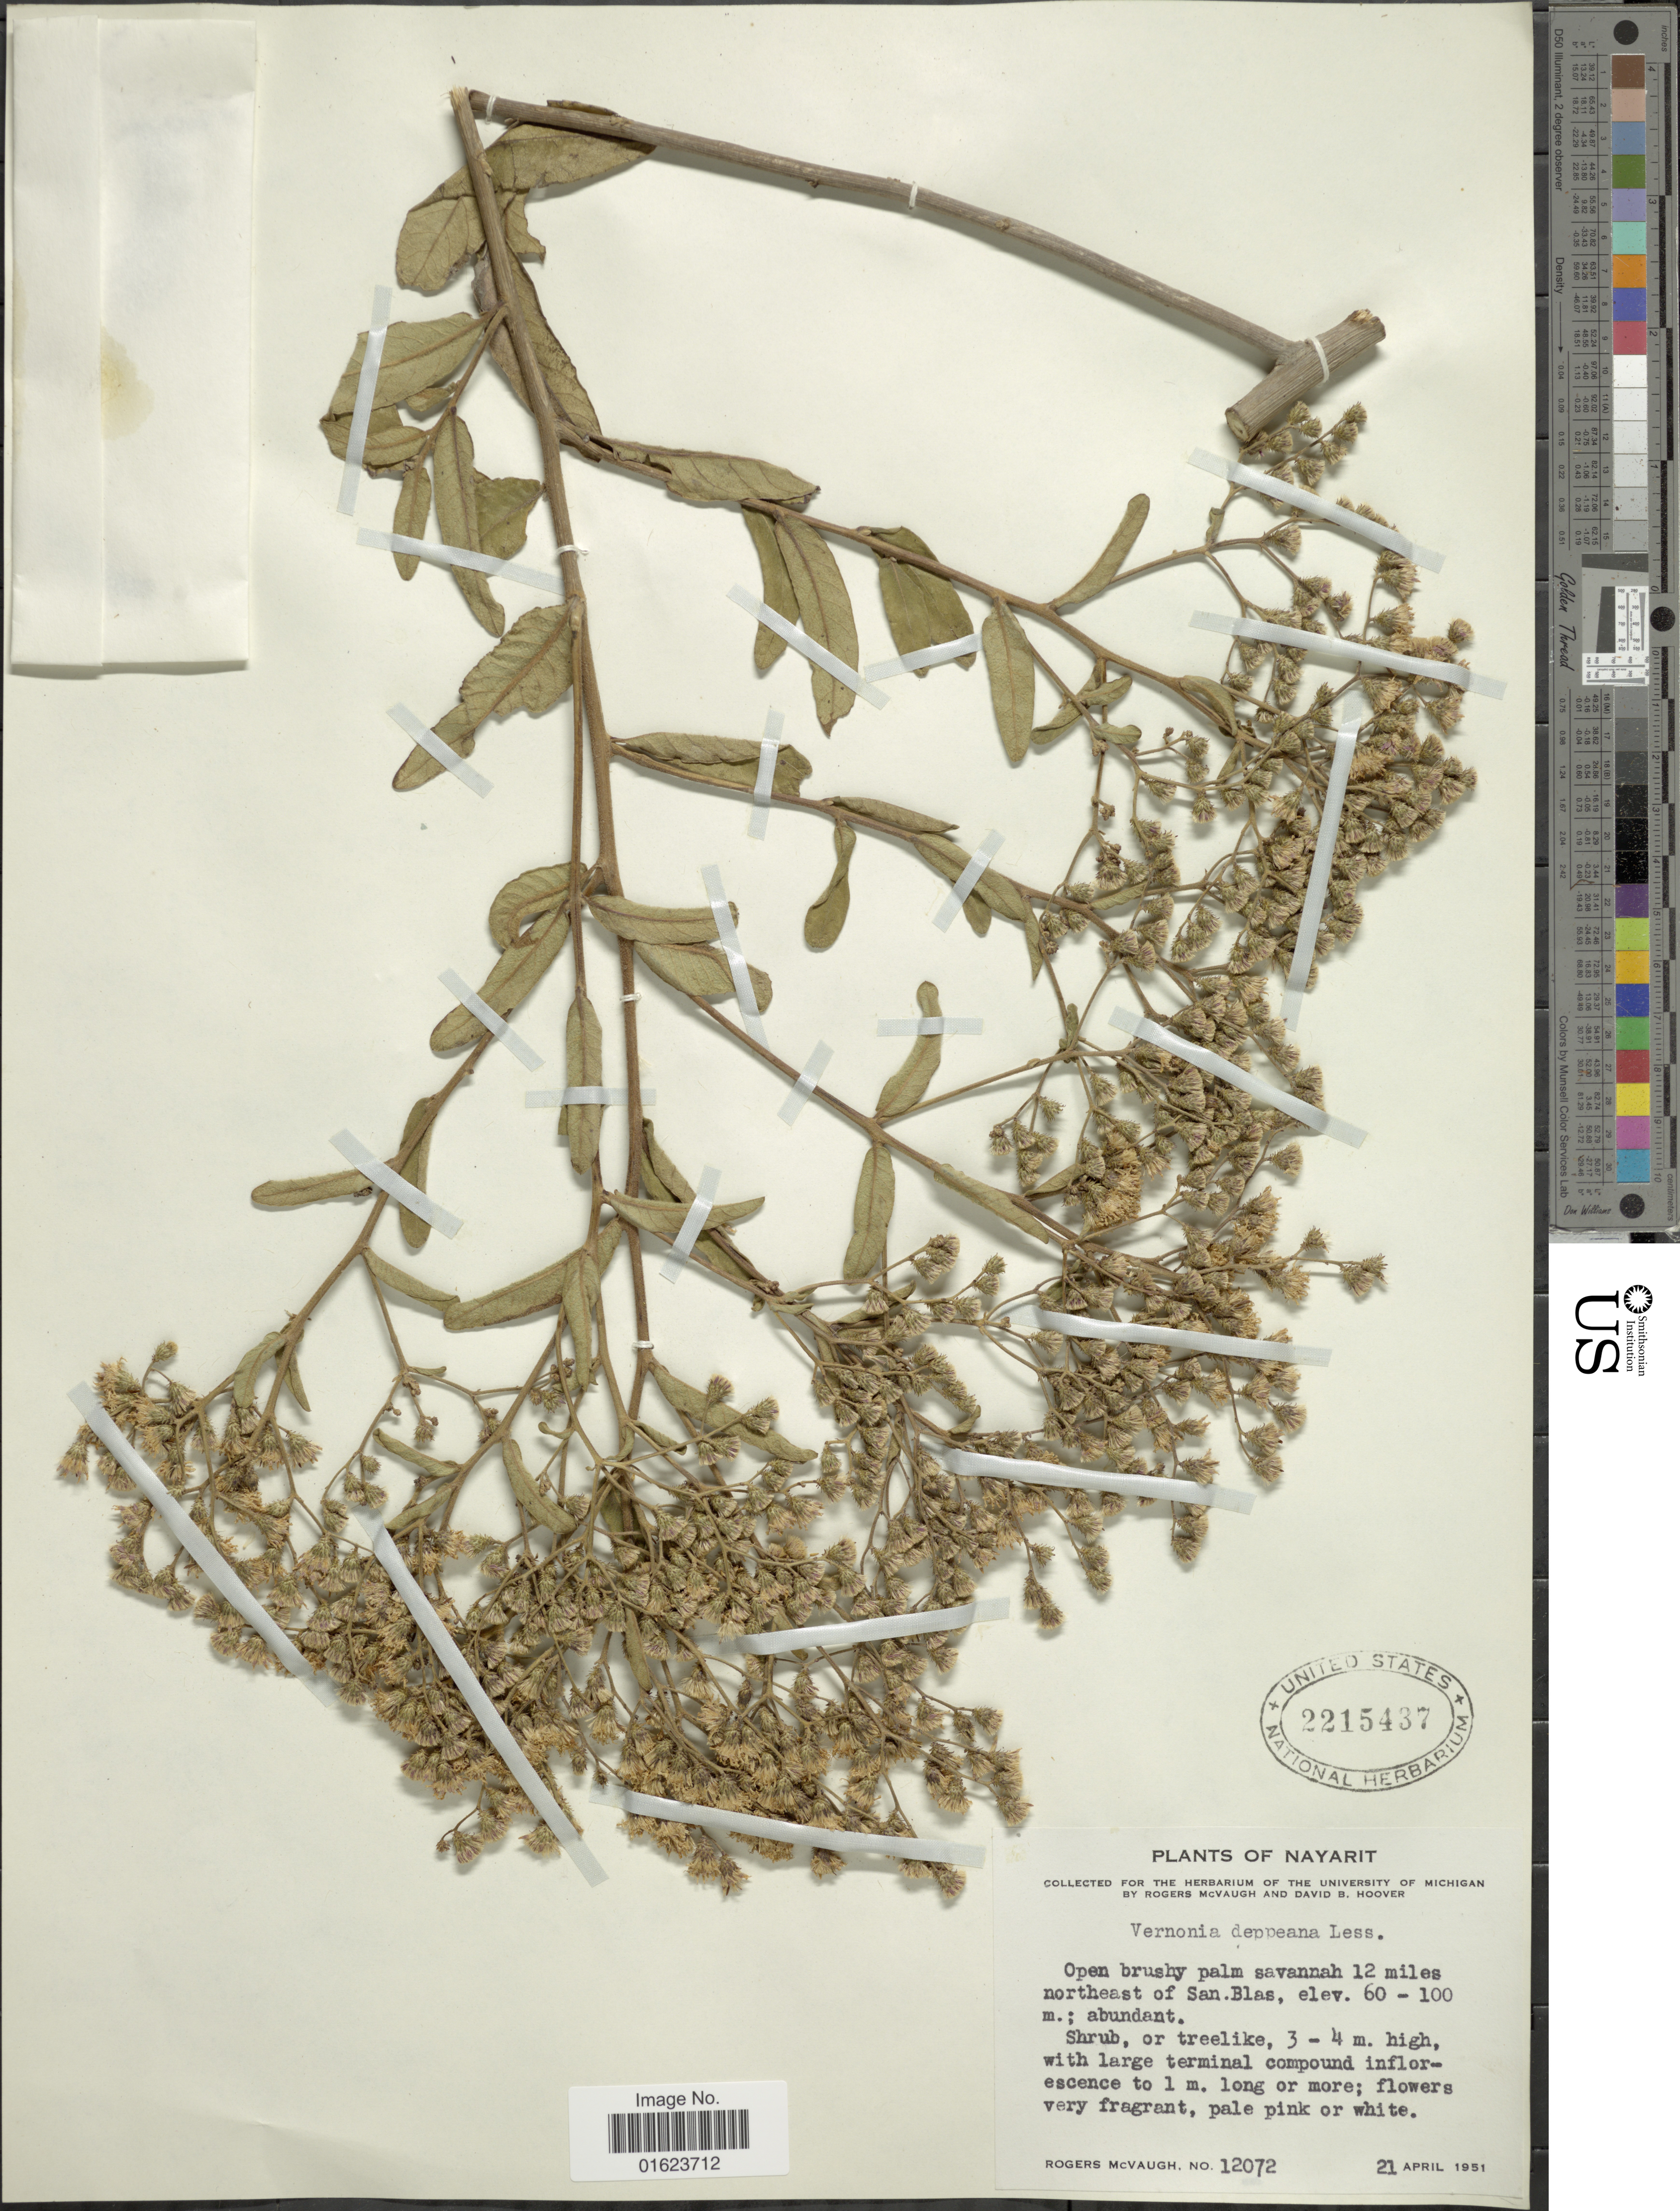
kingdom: Plantae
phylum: Tracheophyta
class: Magnoliopsida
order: Asterales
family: Asteraceae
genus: Vernonanthura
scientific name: Vernonanthura deppeana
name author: (Less.) H. Rob.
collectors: R. McVaugh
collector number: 12072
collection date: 1951-04-21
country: Mexico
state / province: Nayarit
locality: Nayarit. 12 miles northeast of San. Blas.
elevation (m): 60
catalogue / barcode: US 2215437